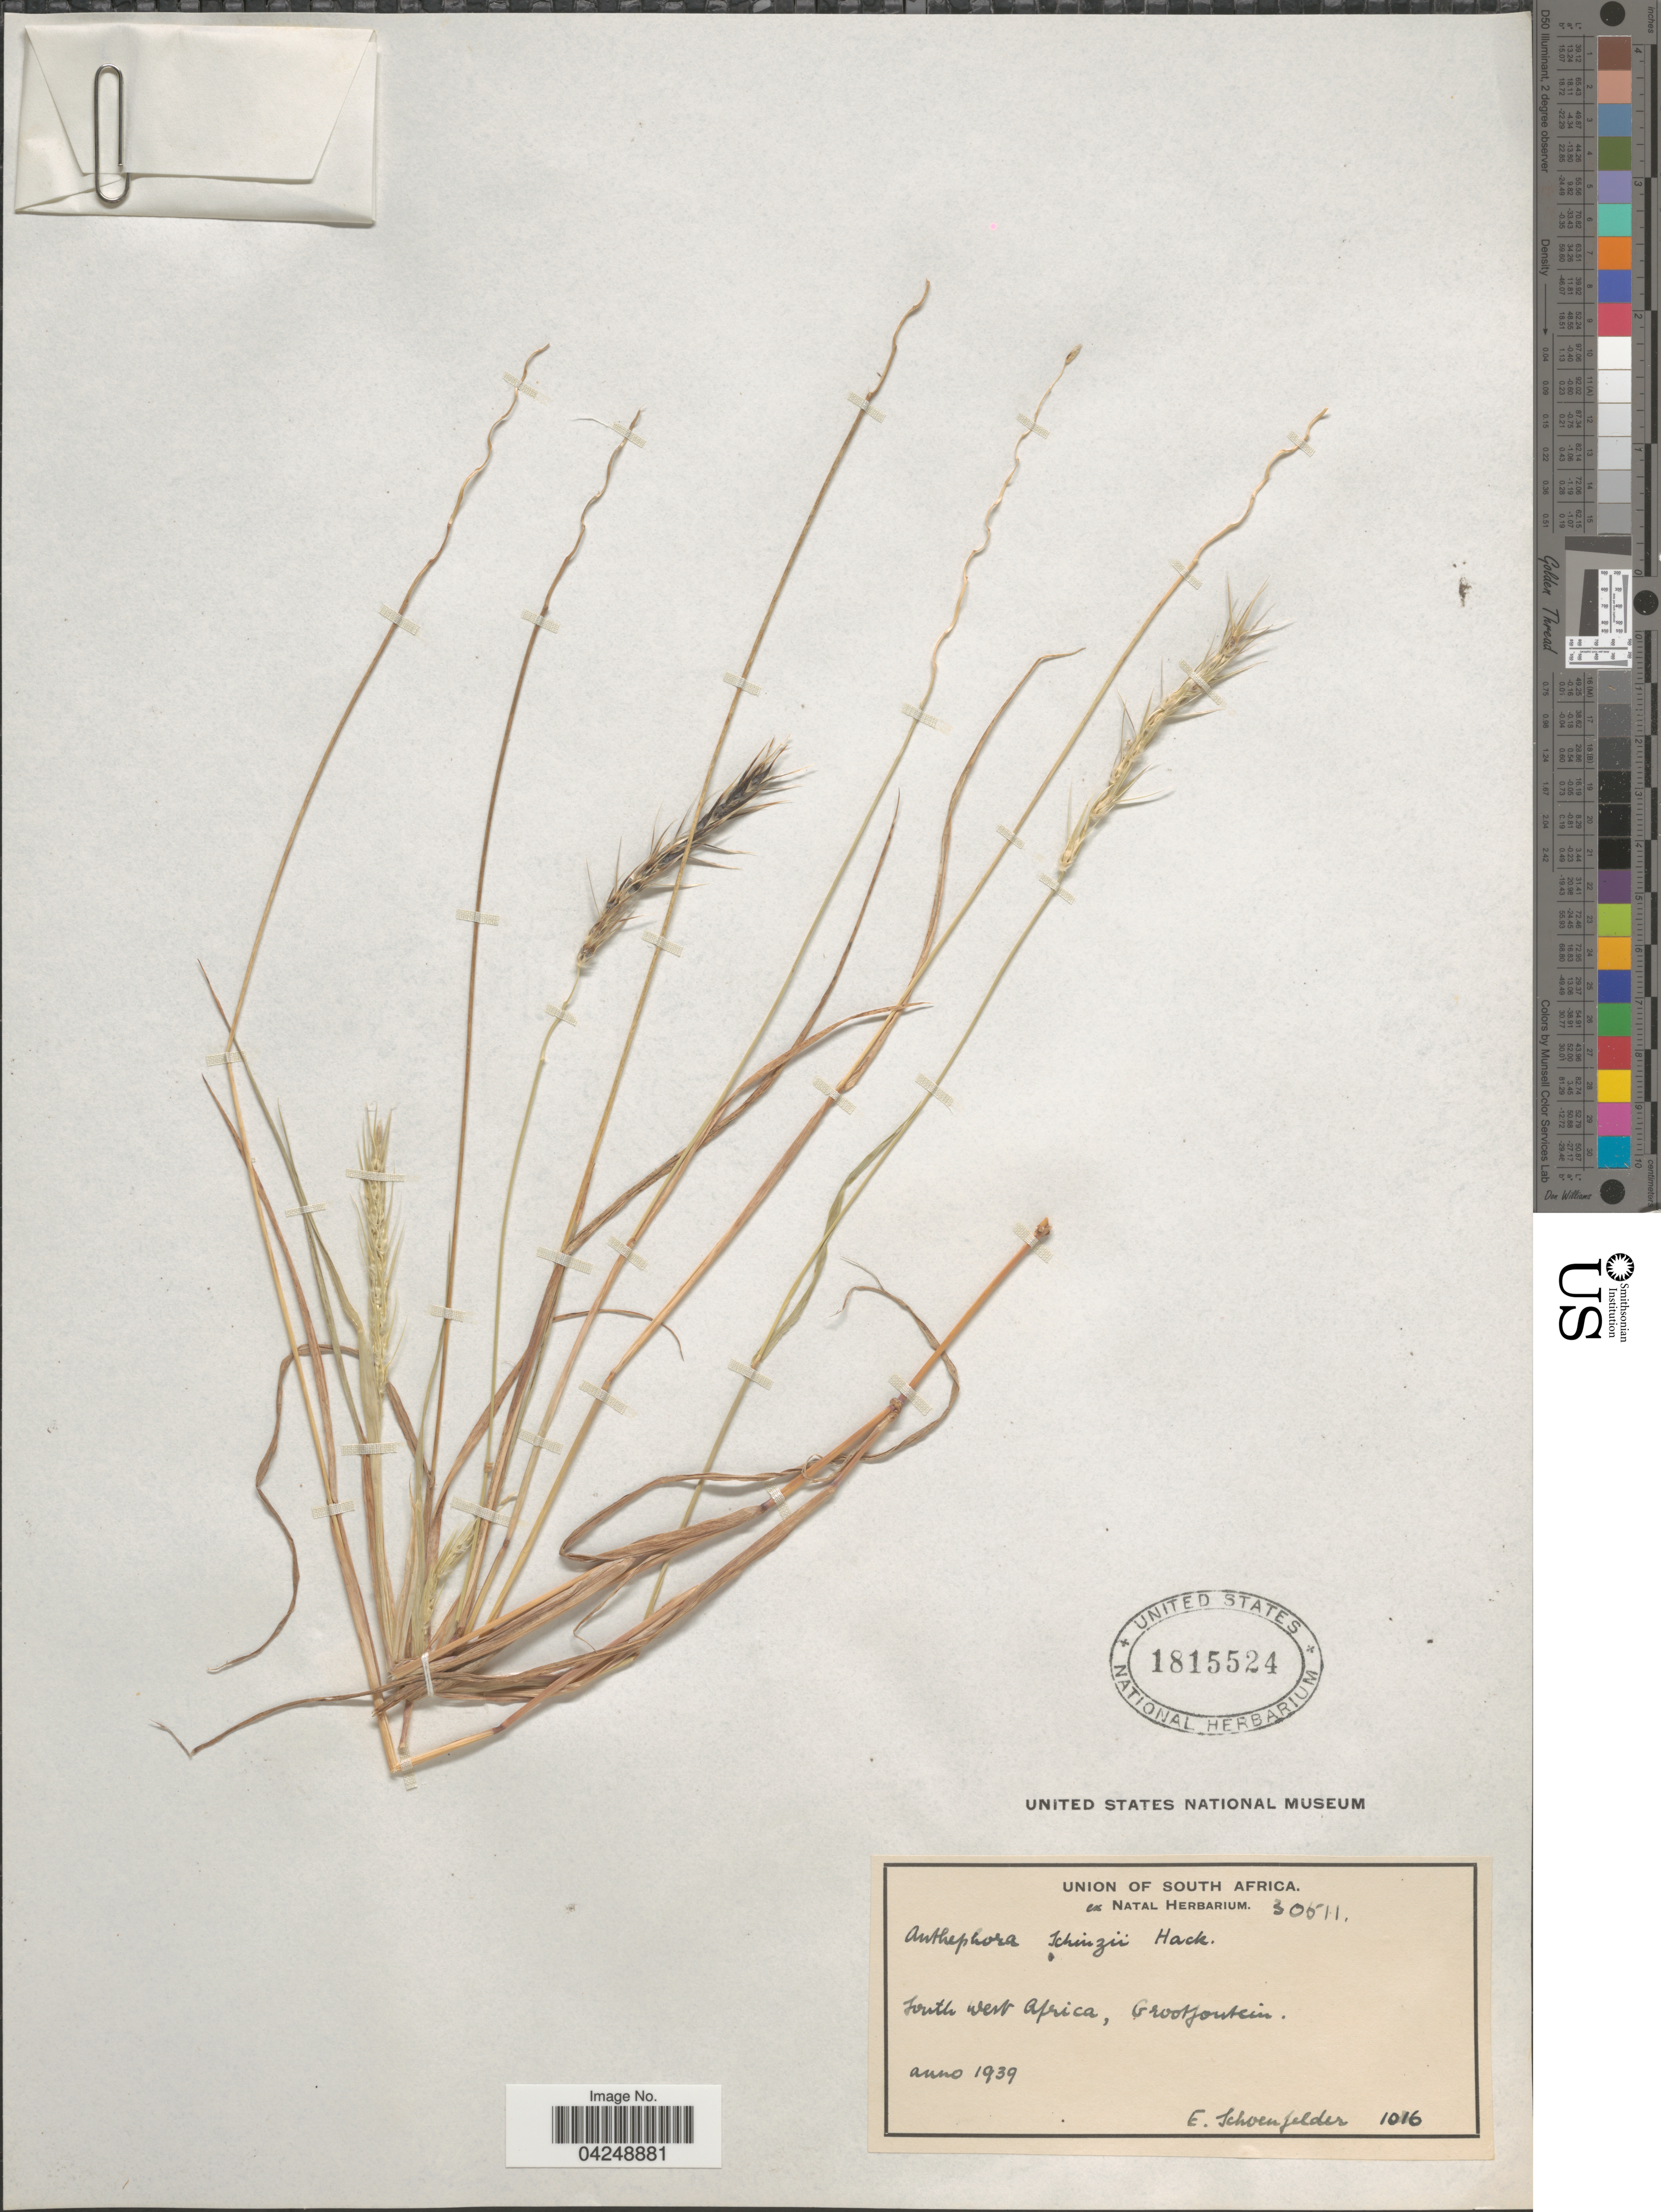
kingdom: Plantae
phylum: Tracheophyta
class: Liliopsida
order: Poales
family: Poaceae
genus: Anthephora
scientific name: Anthephora schinzii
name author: Hack. in Schinz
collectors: E. Schoenfelder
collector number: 1016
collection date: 1939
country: Namibia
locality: Union of South Africa. South West Africa, Grootfontein.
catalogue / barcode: US 1815524